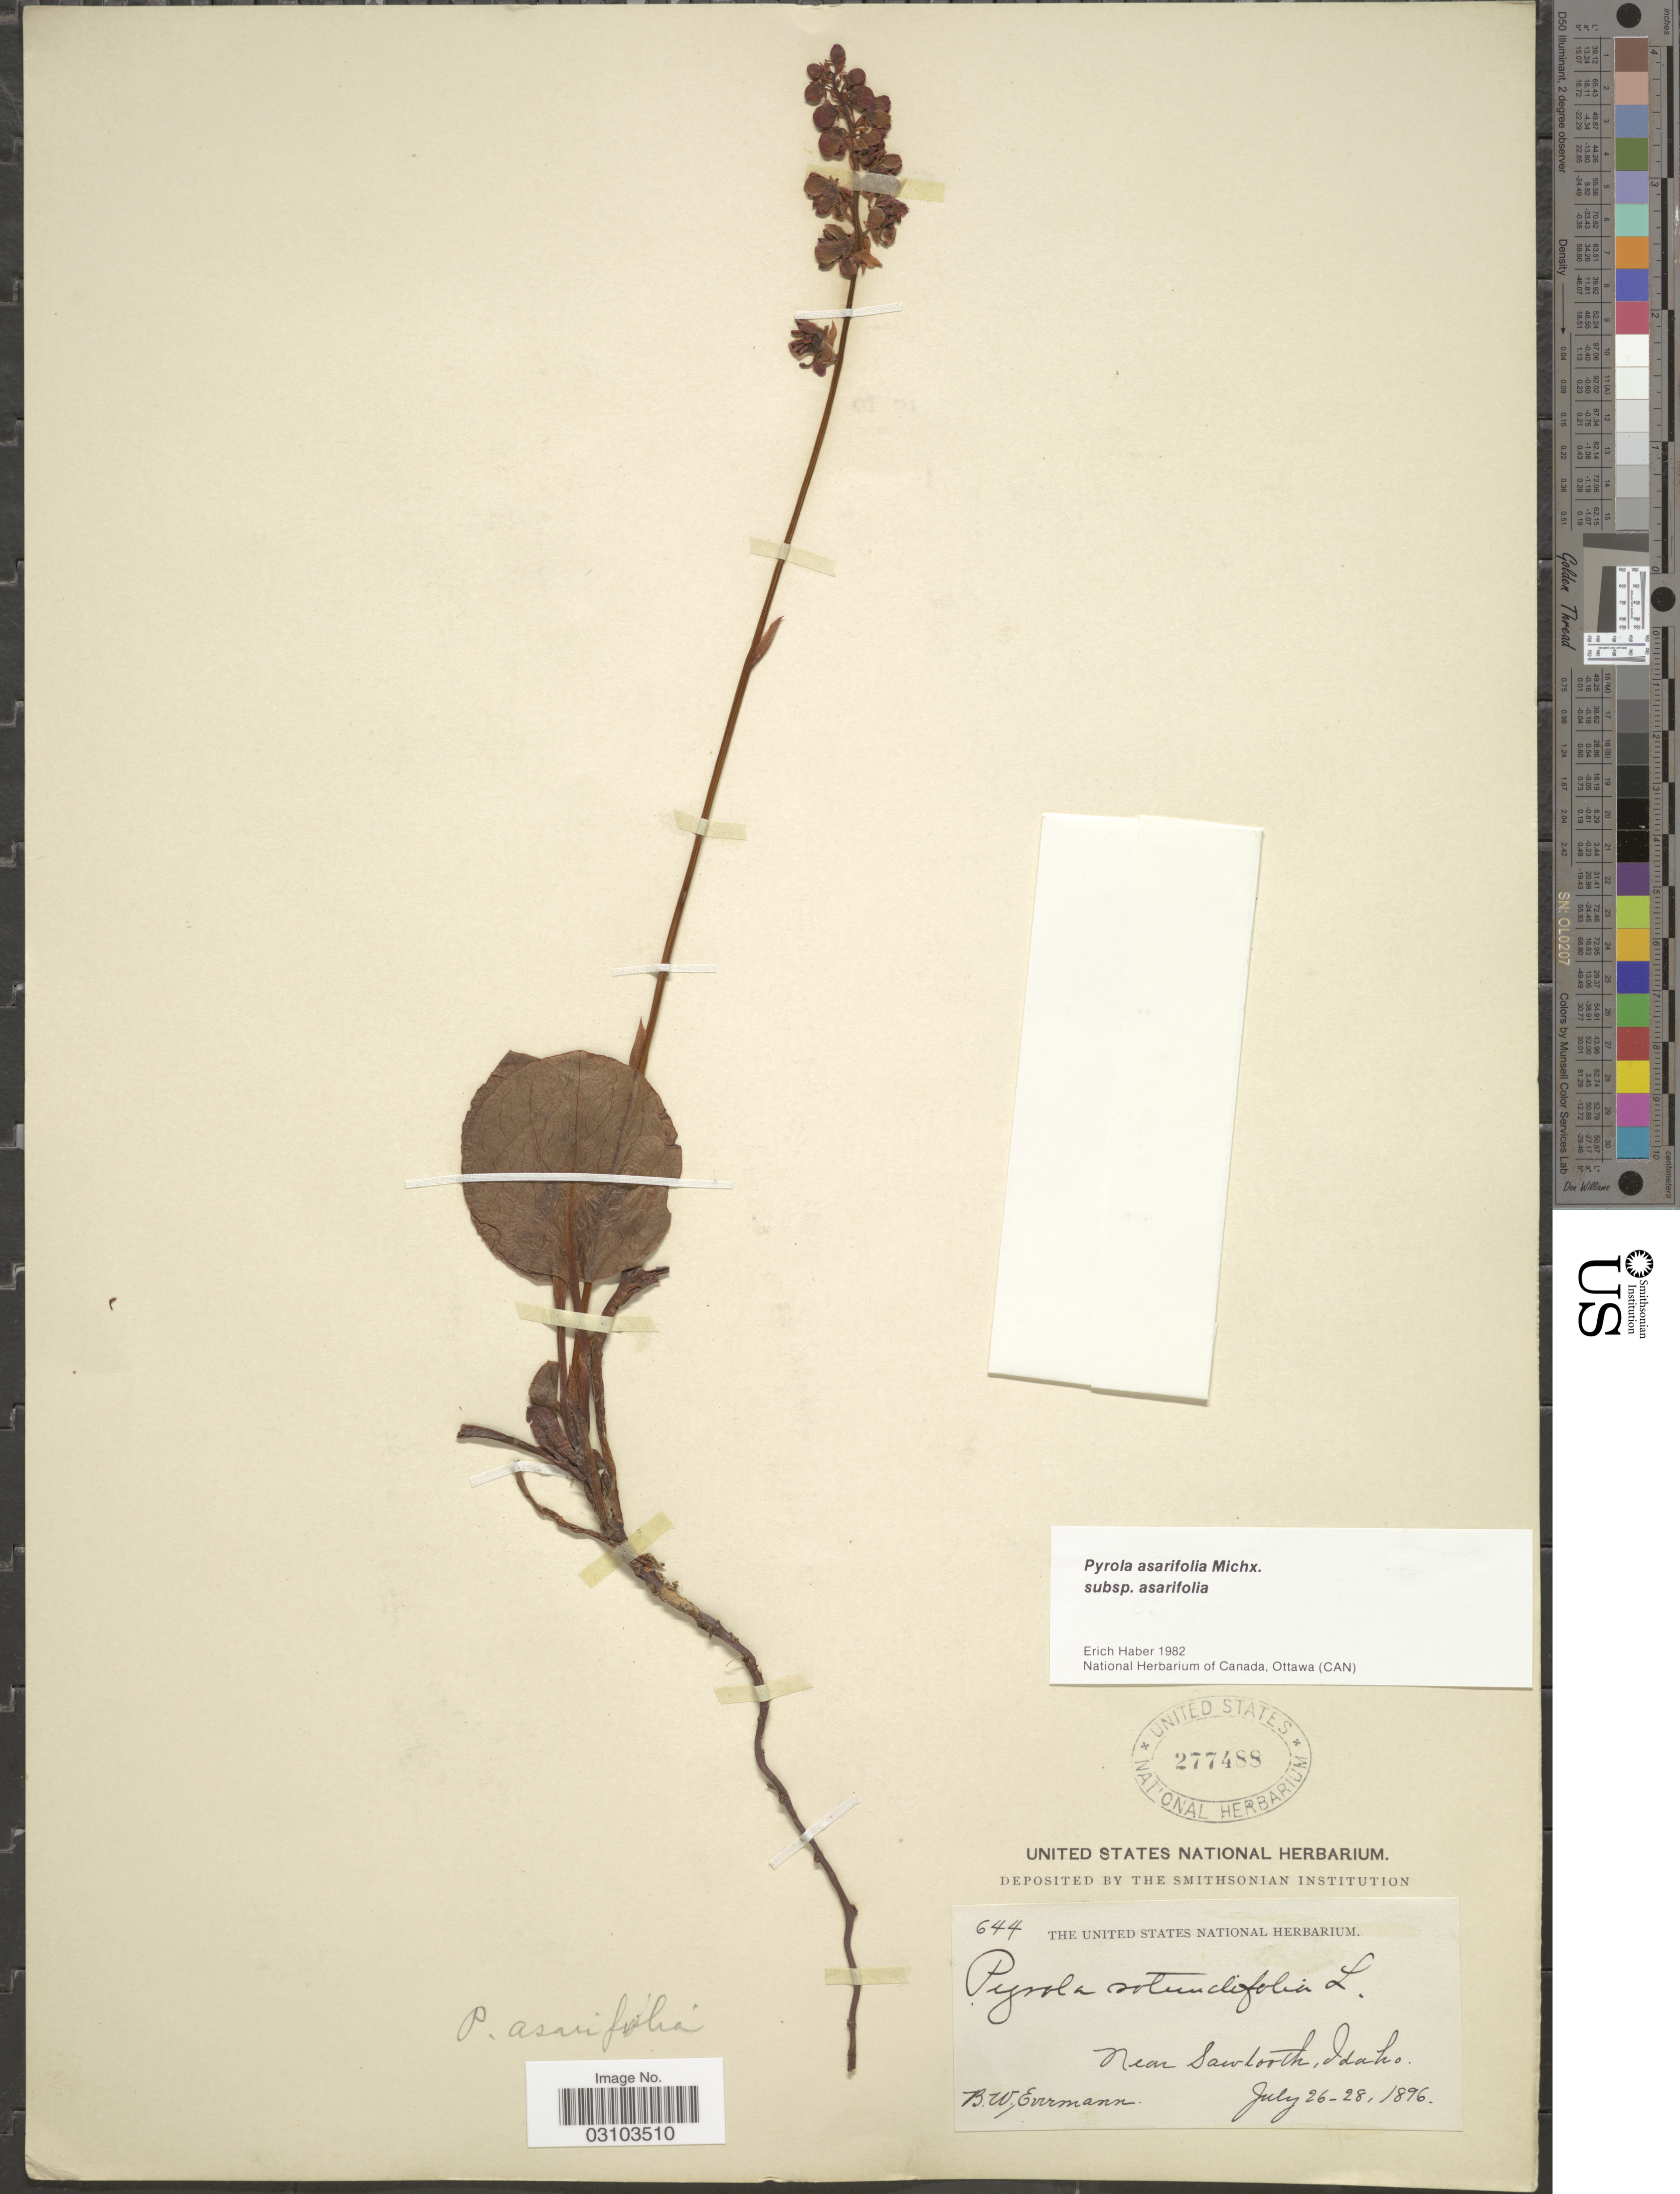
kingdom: Plantae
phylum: Tracheophyta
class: Magnoliopsida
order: Ericales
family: Ericaceae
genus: Pyrola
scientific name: Pyrola asarifolia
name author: Michx.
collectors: B. W. Evermann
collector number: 644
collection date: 1896-07-26/1896-07-28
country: United States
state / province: Idaho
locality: Near Sawtooth.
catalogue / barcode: US 277488